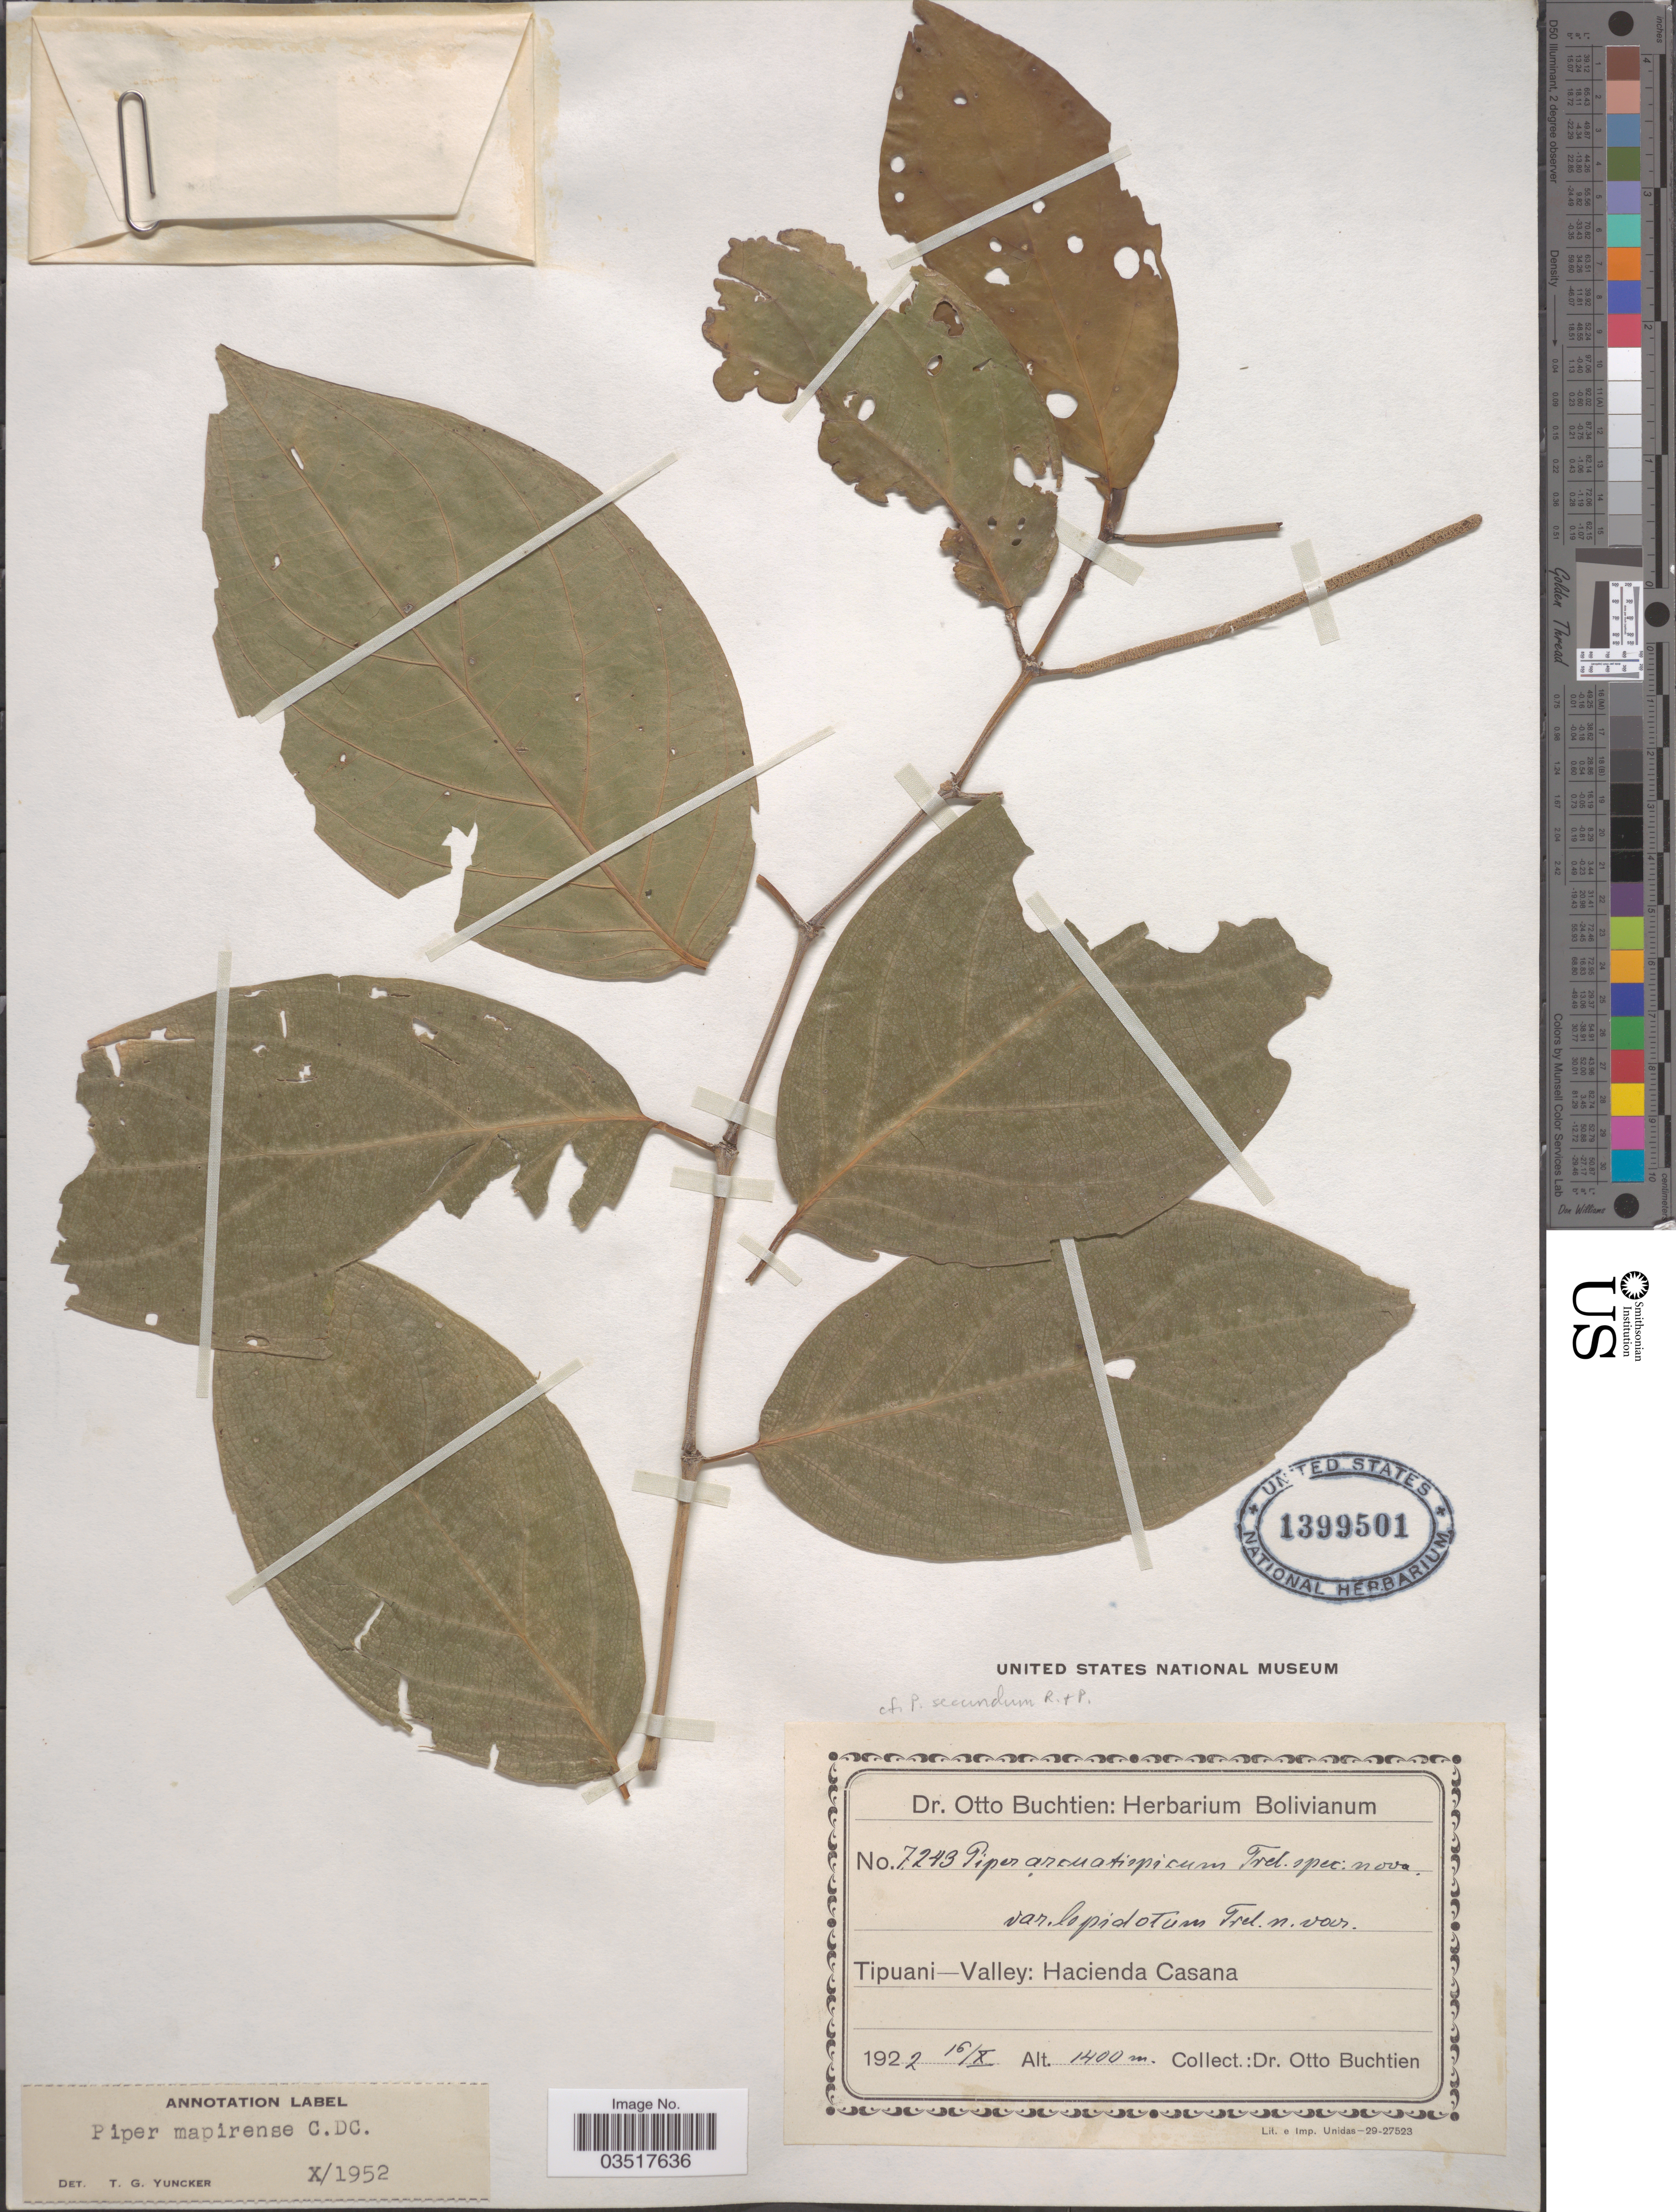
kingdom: Plantae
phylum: Tracheophyta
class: Magnoliopsida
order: Piperales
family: Piperaceae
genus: Piper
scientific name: Piper mapirense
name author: C. DC.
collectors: O. Buchtien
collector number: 7243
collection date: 1922-10-16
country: Bolivia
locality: Tipuani - Valley: Hacienda Casana.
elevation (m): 1400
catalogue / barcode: US 1399501